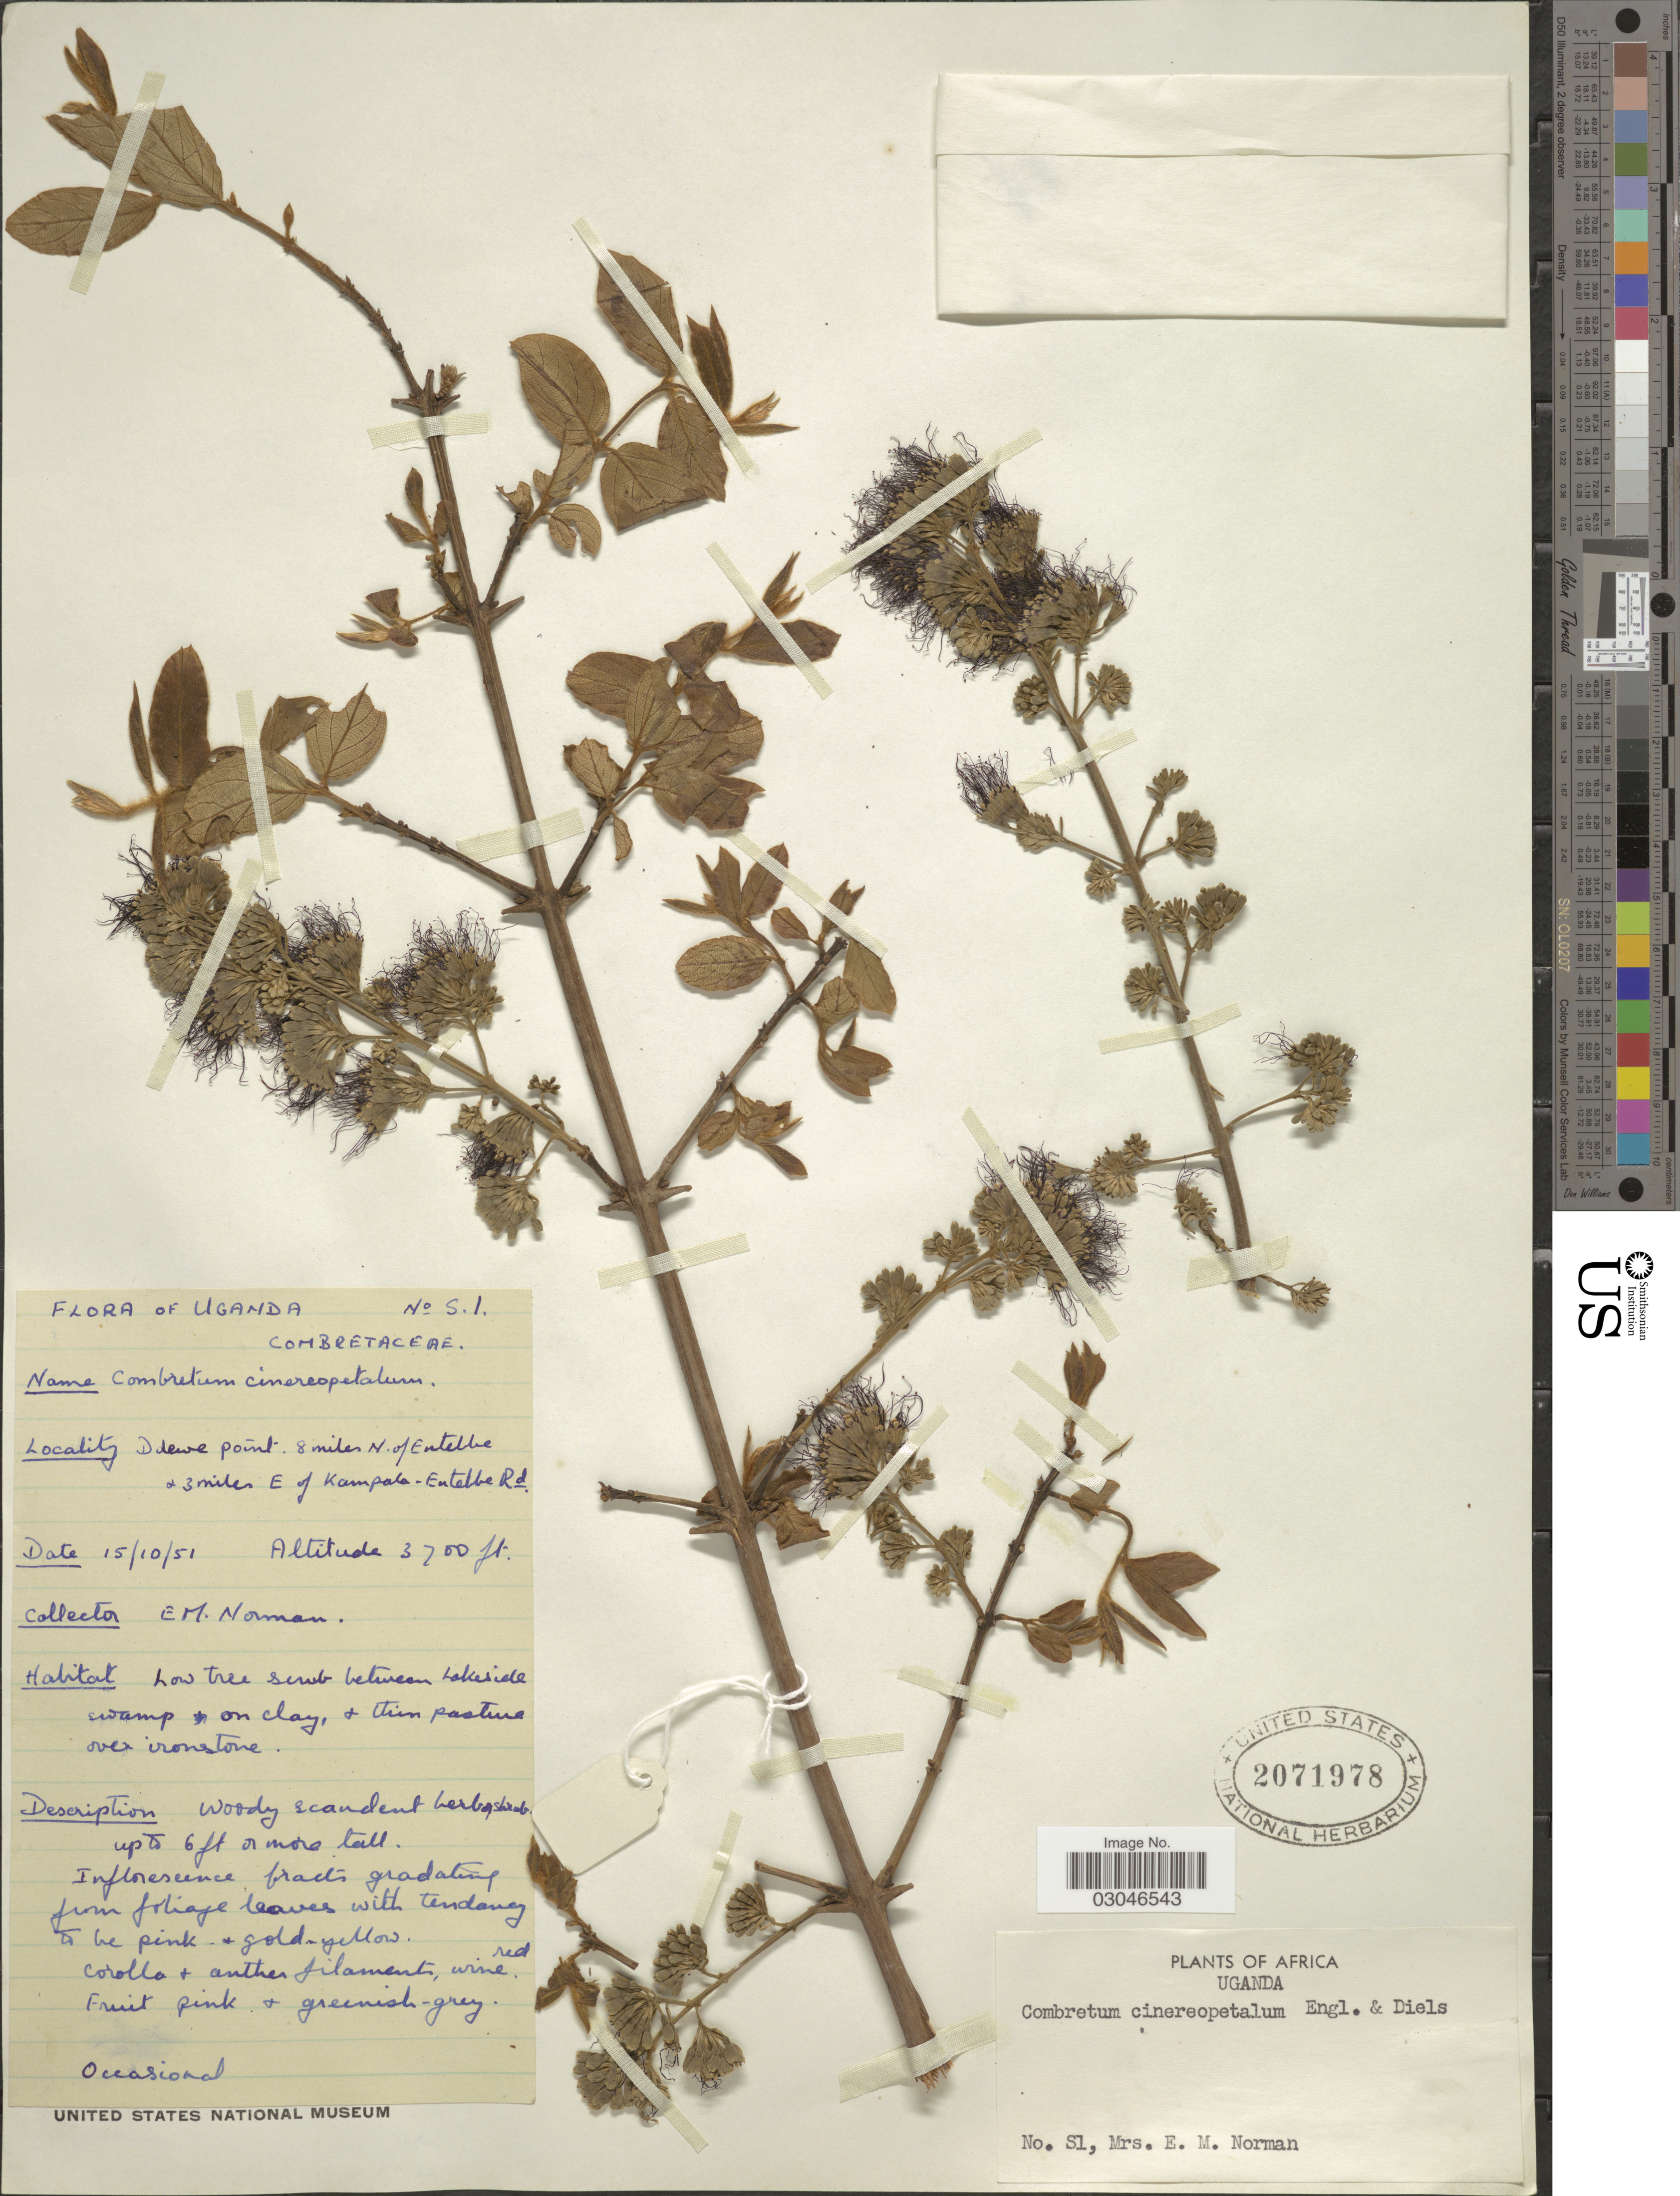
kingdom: Plantae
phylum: Tracheophyta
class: Magnoliopsida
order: Myrtales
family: Combretaceae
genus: Combretum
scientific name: Combretum cinereopetalum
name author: Engl. & Diels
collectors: E. Norman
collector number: S1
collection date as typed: Transcribed d/m/y: 15/10/51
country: Uganda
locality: Ddewe point. 8 miles N. of Entebbe & 3 miles E of Kampala-Entebbe Rd.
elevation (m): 1128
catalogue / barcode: US 2071978